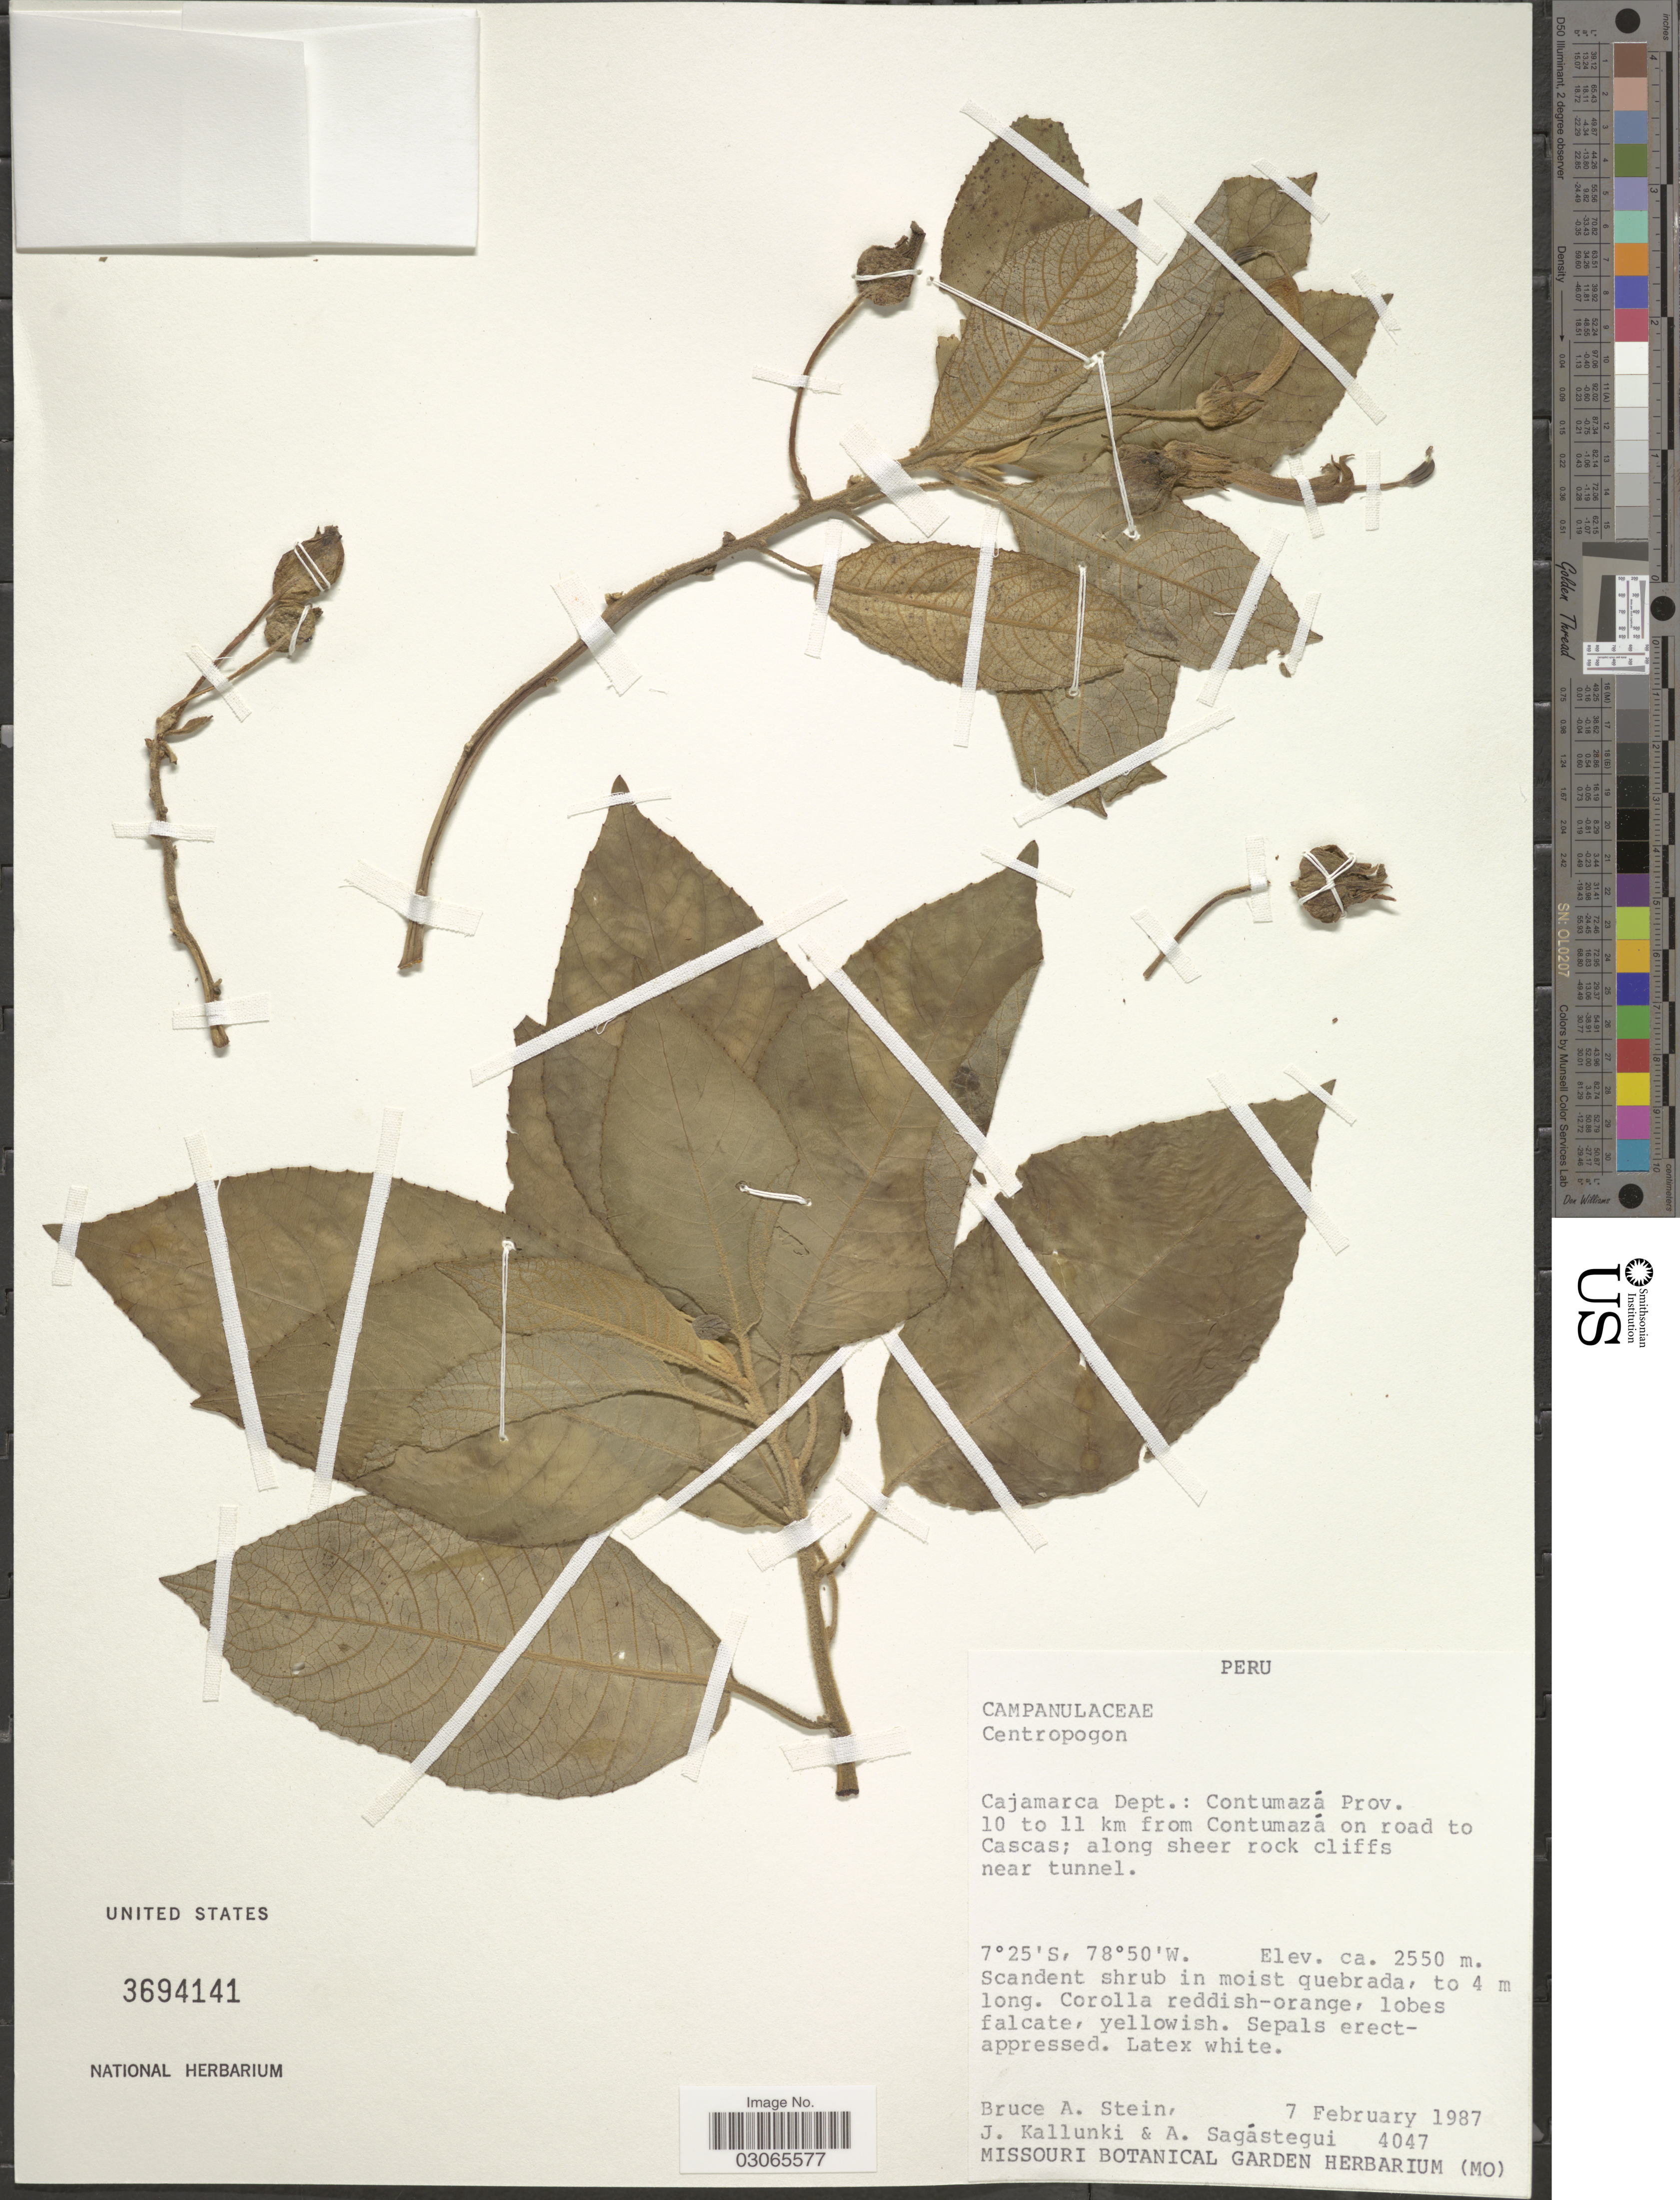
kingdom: Plantae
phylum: Tracheophyta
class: Magnoliopsida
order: Asterales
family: Campanulaceae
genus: Centropogon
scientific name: Centropogon sp.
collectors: B. A. Stein, J. Kallunki & A. Sagastegui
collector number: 4047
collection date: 1987-02-07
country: Peru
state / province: Cajamarca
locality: Cajamarca Dept.: Contumazá Prov. 10 to 11 km from Contumazá on road to Cascas.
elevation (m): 2550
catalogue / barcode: US 3694141